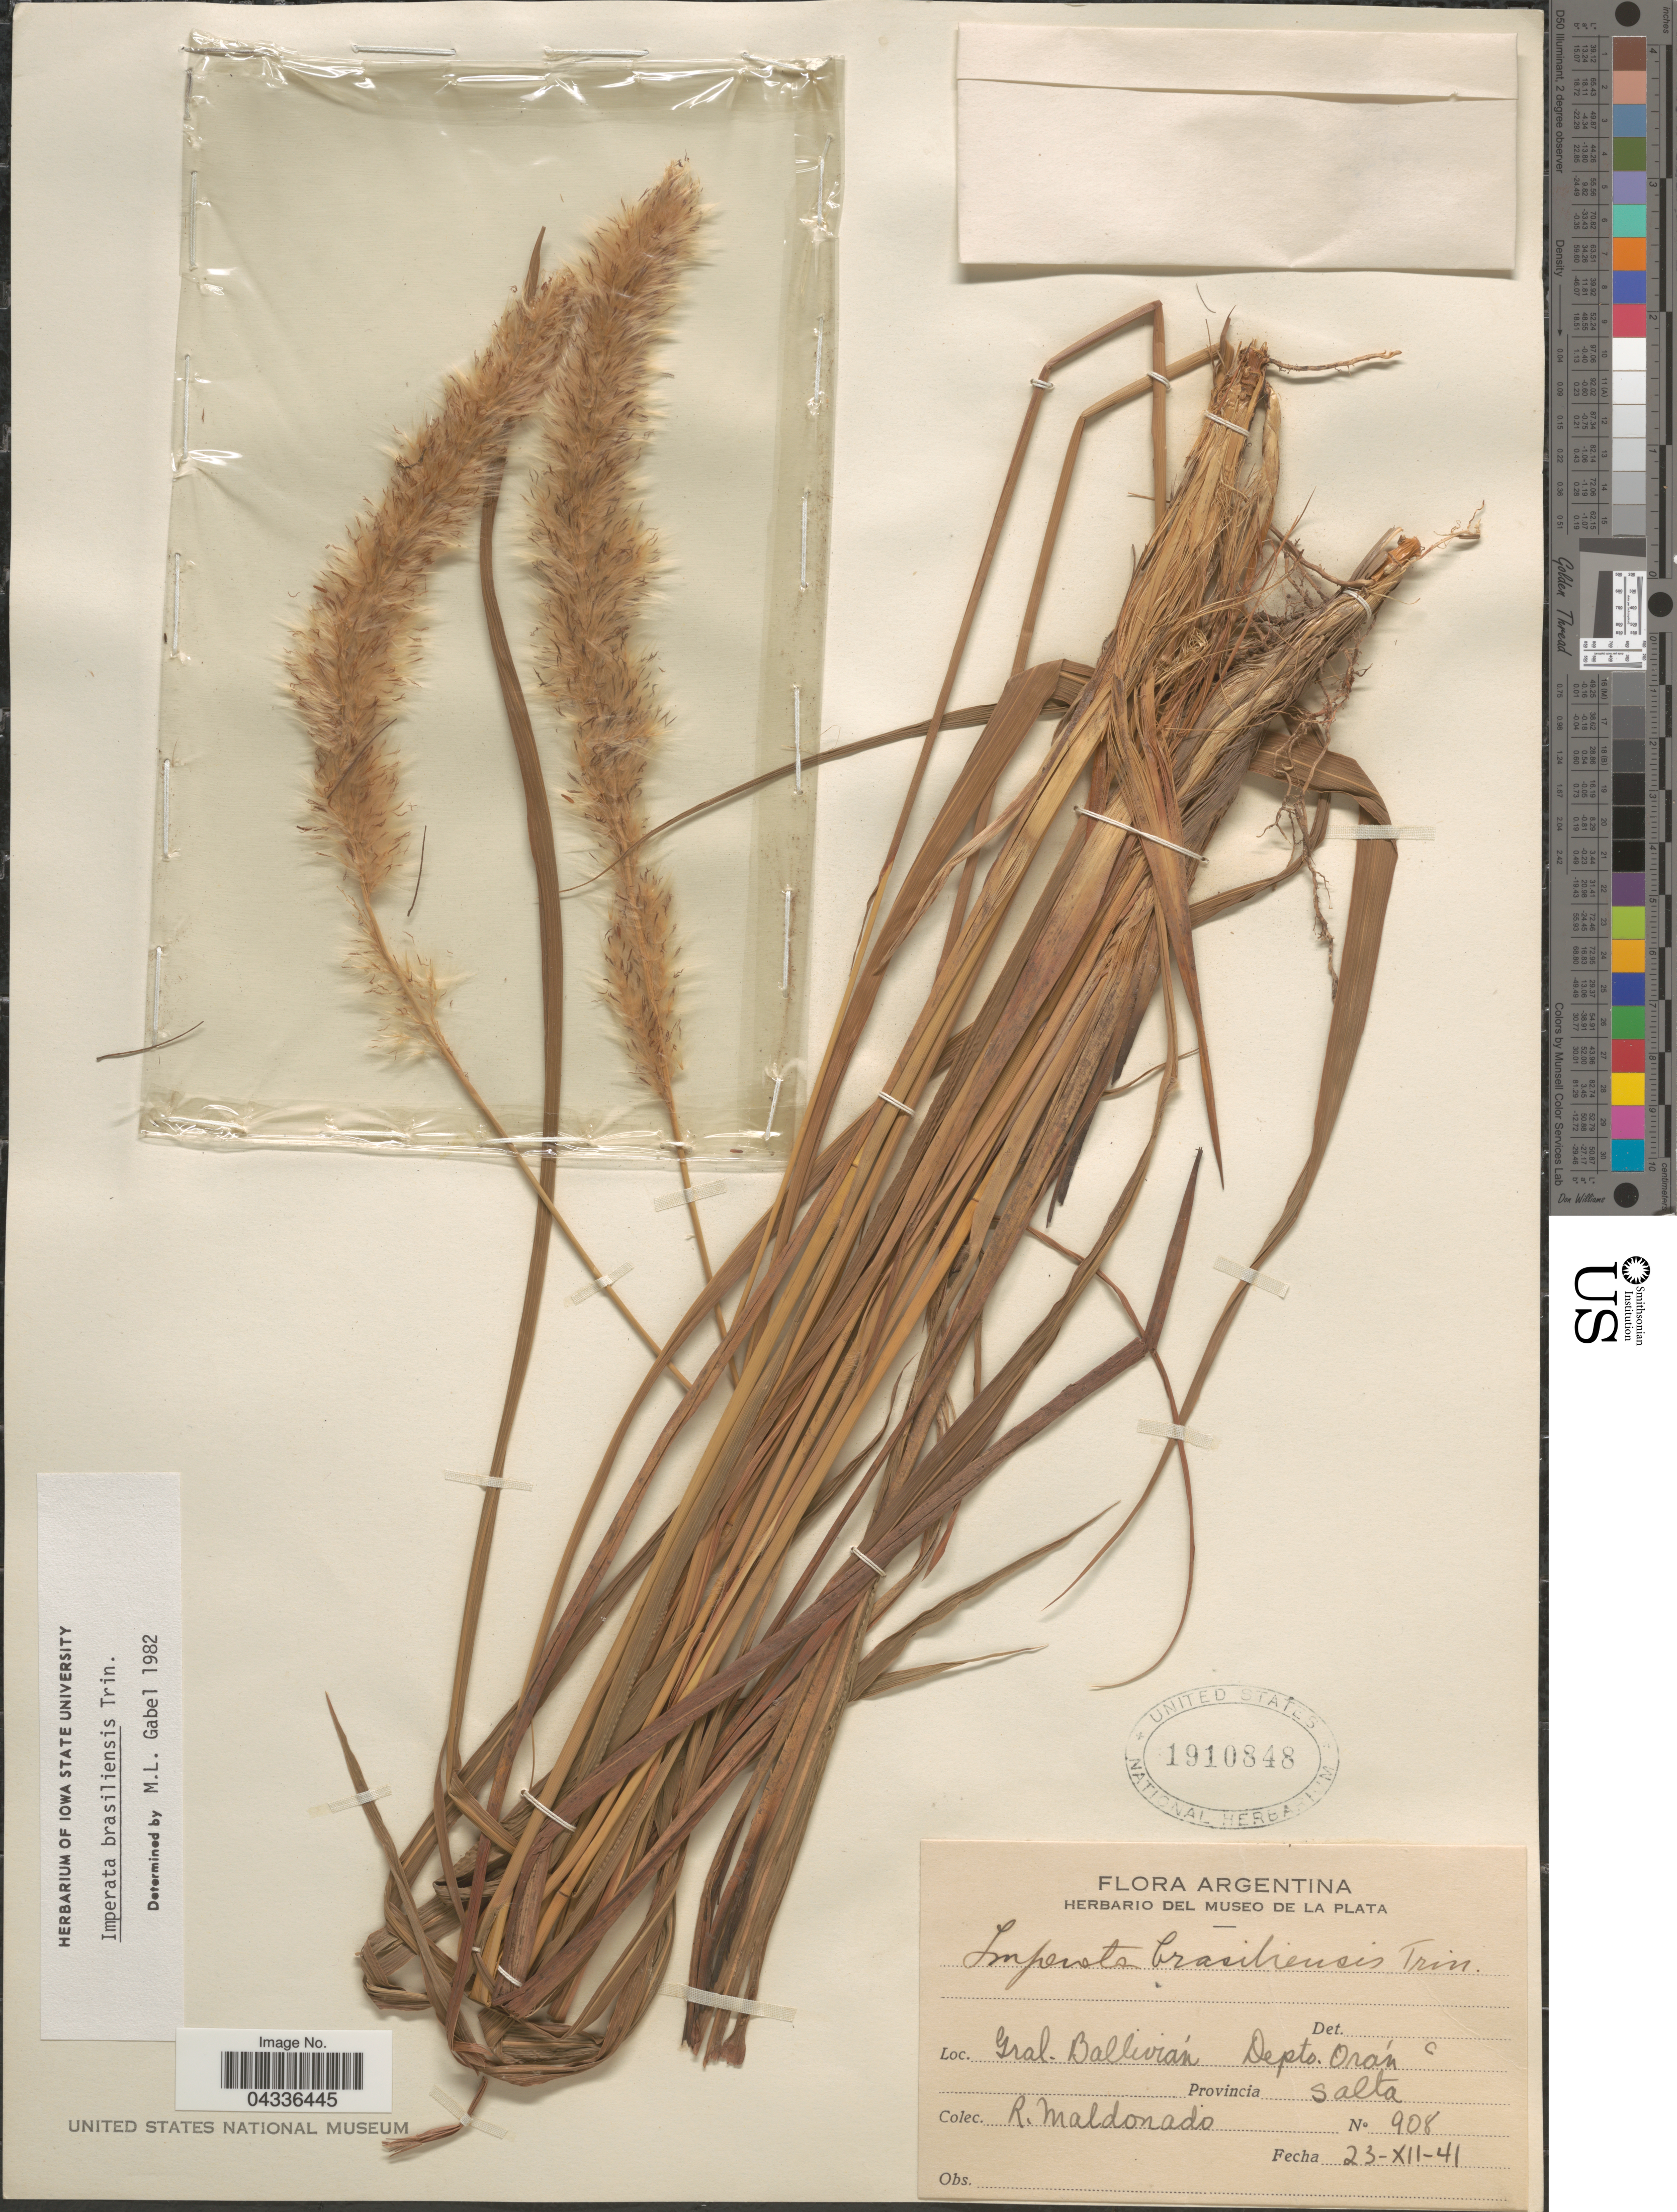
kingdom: Plantae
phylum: Tracheophyta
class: Liliopsida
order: Poales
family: Poaceae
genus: Imperata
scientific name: Imperata brasiliensis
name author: Trin.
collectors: R. Maldonado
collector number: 908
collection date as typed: Transcribed d/m/y: 23/12/41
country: Argentina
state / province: Salta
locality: Gral. Ballivián. Depto. Orán.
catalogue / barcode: US 1910848